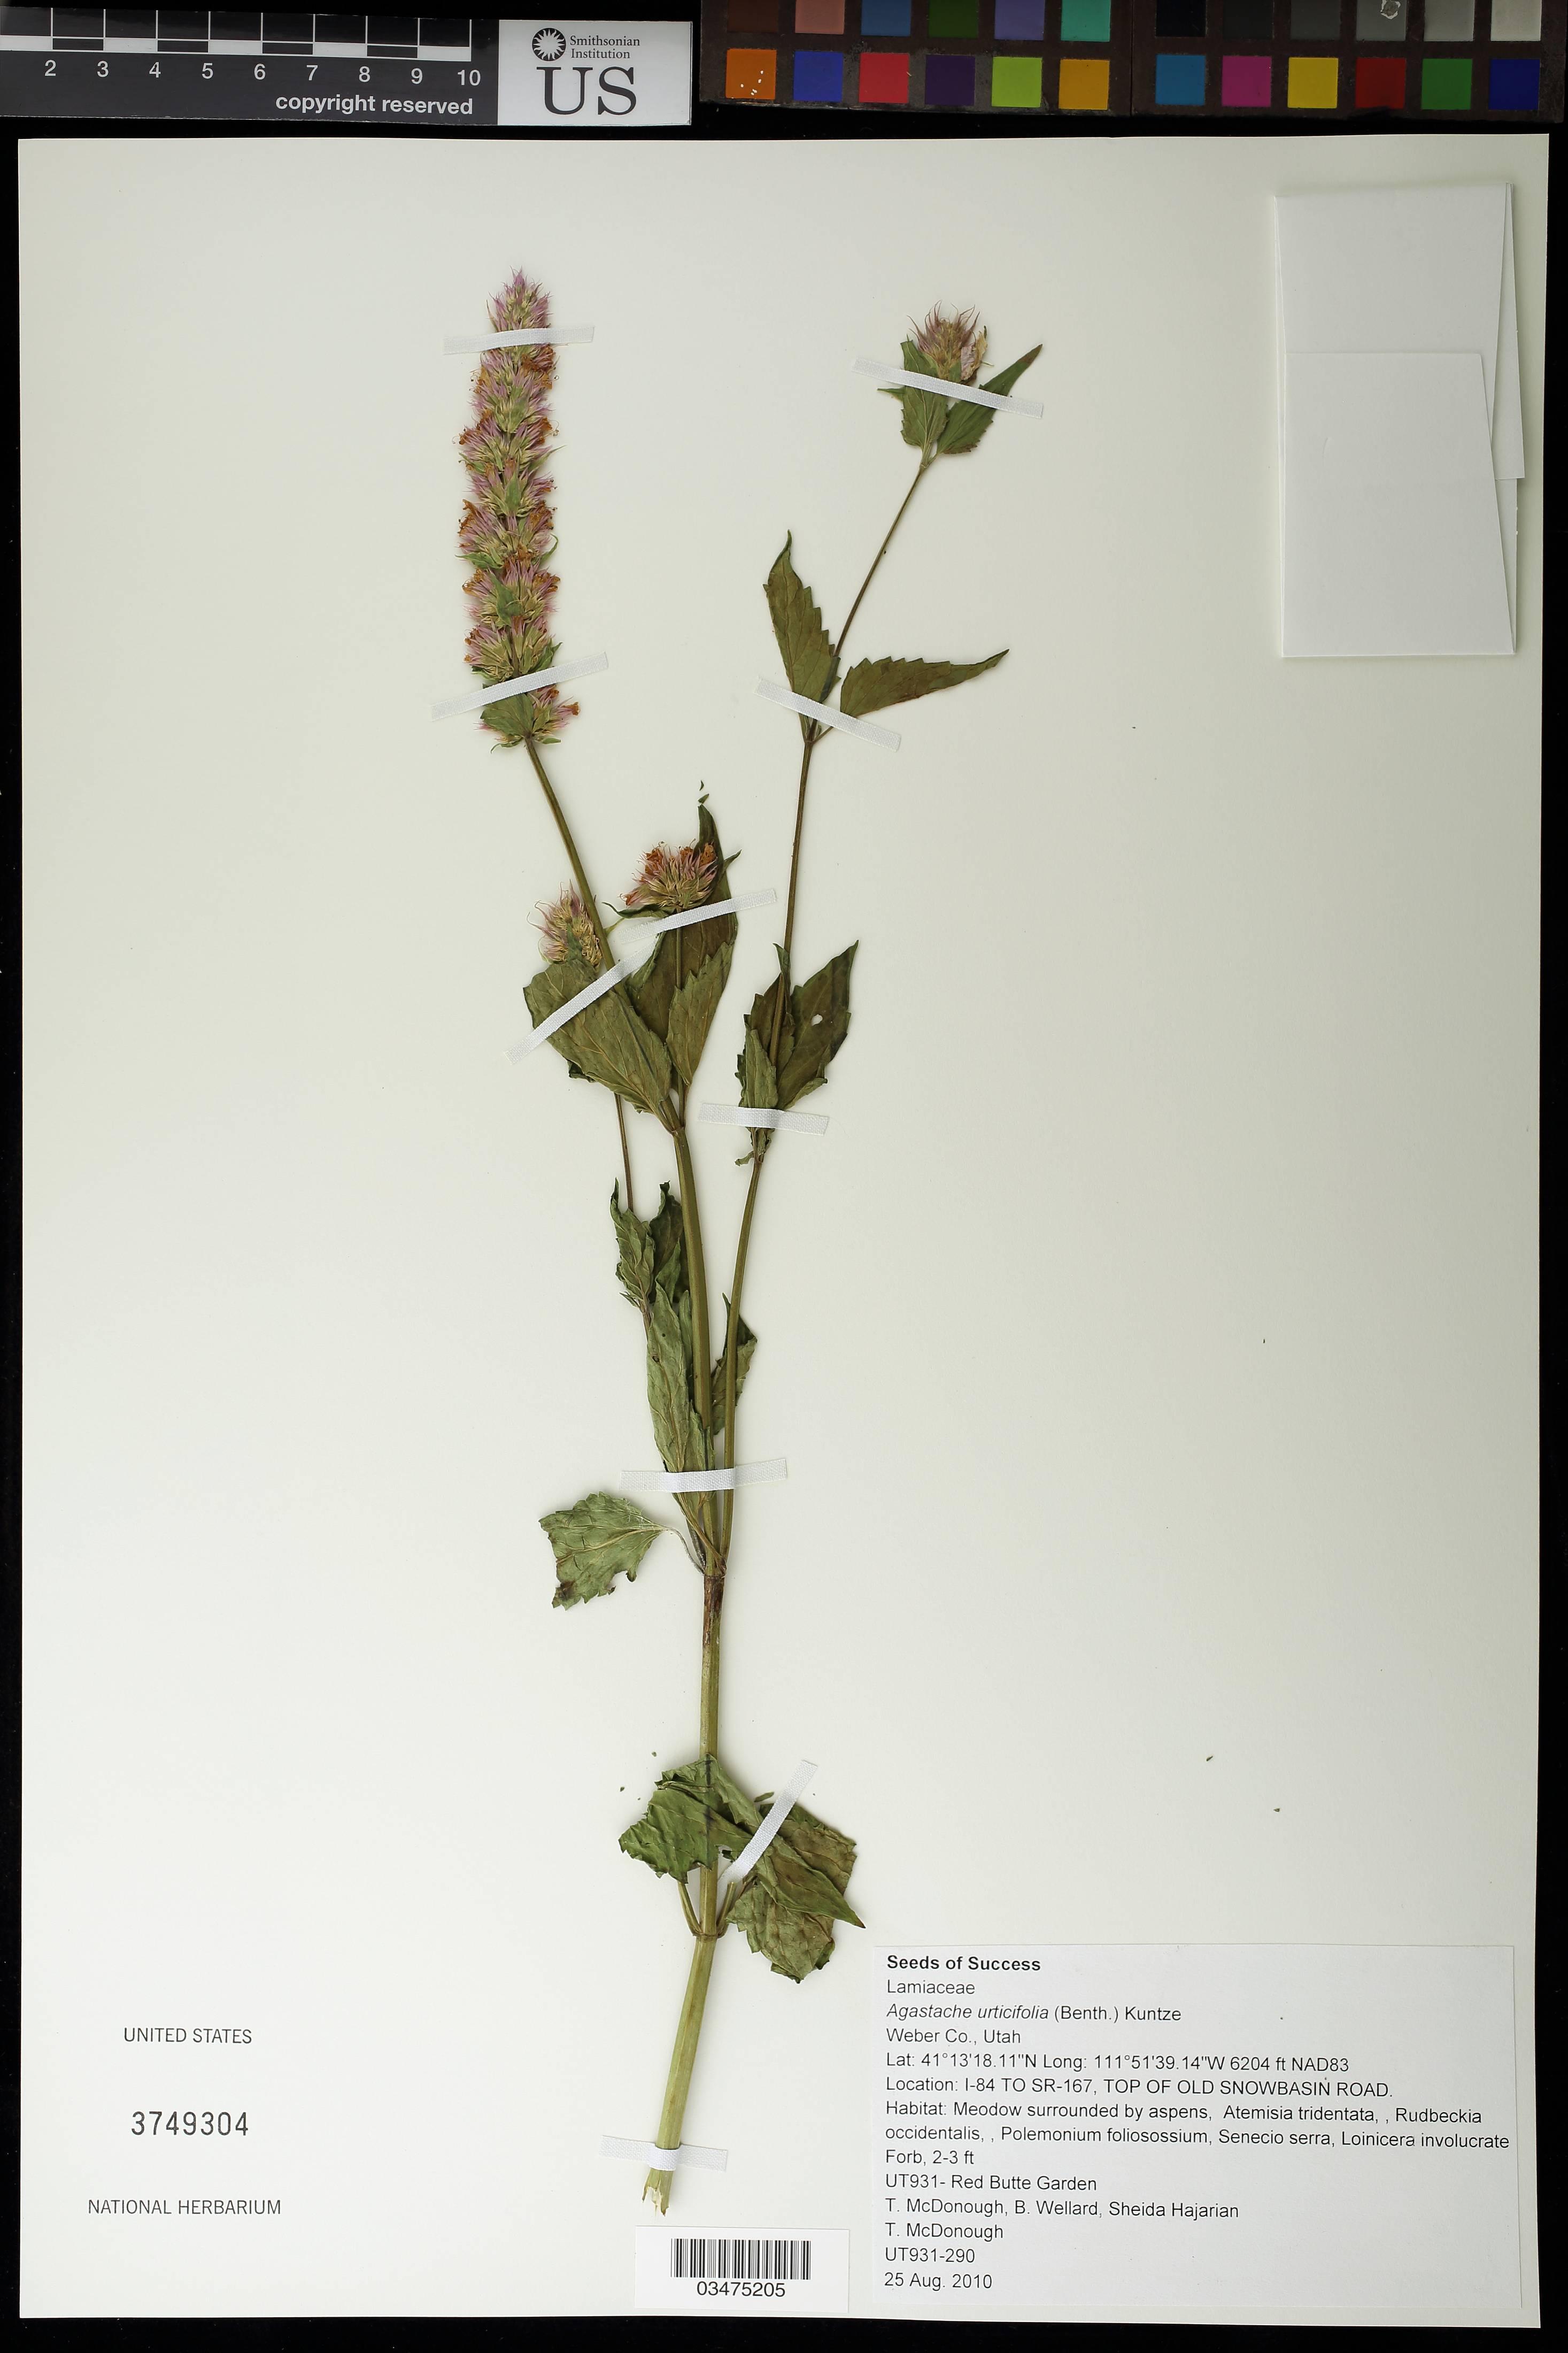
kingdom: Plantae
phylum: Tracheophyta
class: Magnoliopsida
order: Lamiales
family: Lamiaceae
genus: Agastache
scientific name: Agastache urticifolia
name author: (Benth.) Kuntze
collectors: T. McDonough, B. Wellard & S. Hajarian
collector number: UT931-290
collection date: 2010-08-25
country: United States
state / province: Utah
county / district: Weber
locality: I-84 to SR-167, top of Old Snowbasin Rd.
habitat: Meodow surrounded by aspens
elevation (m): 1891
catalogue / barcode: US 3749304